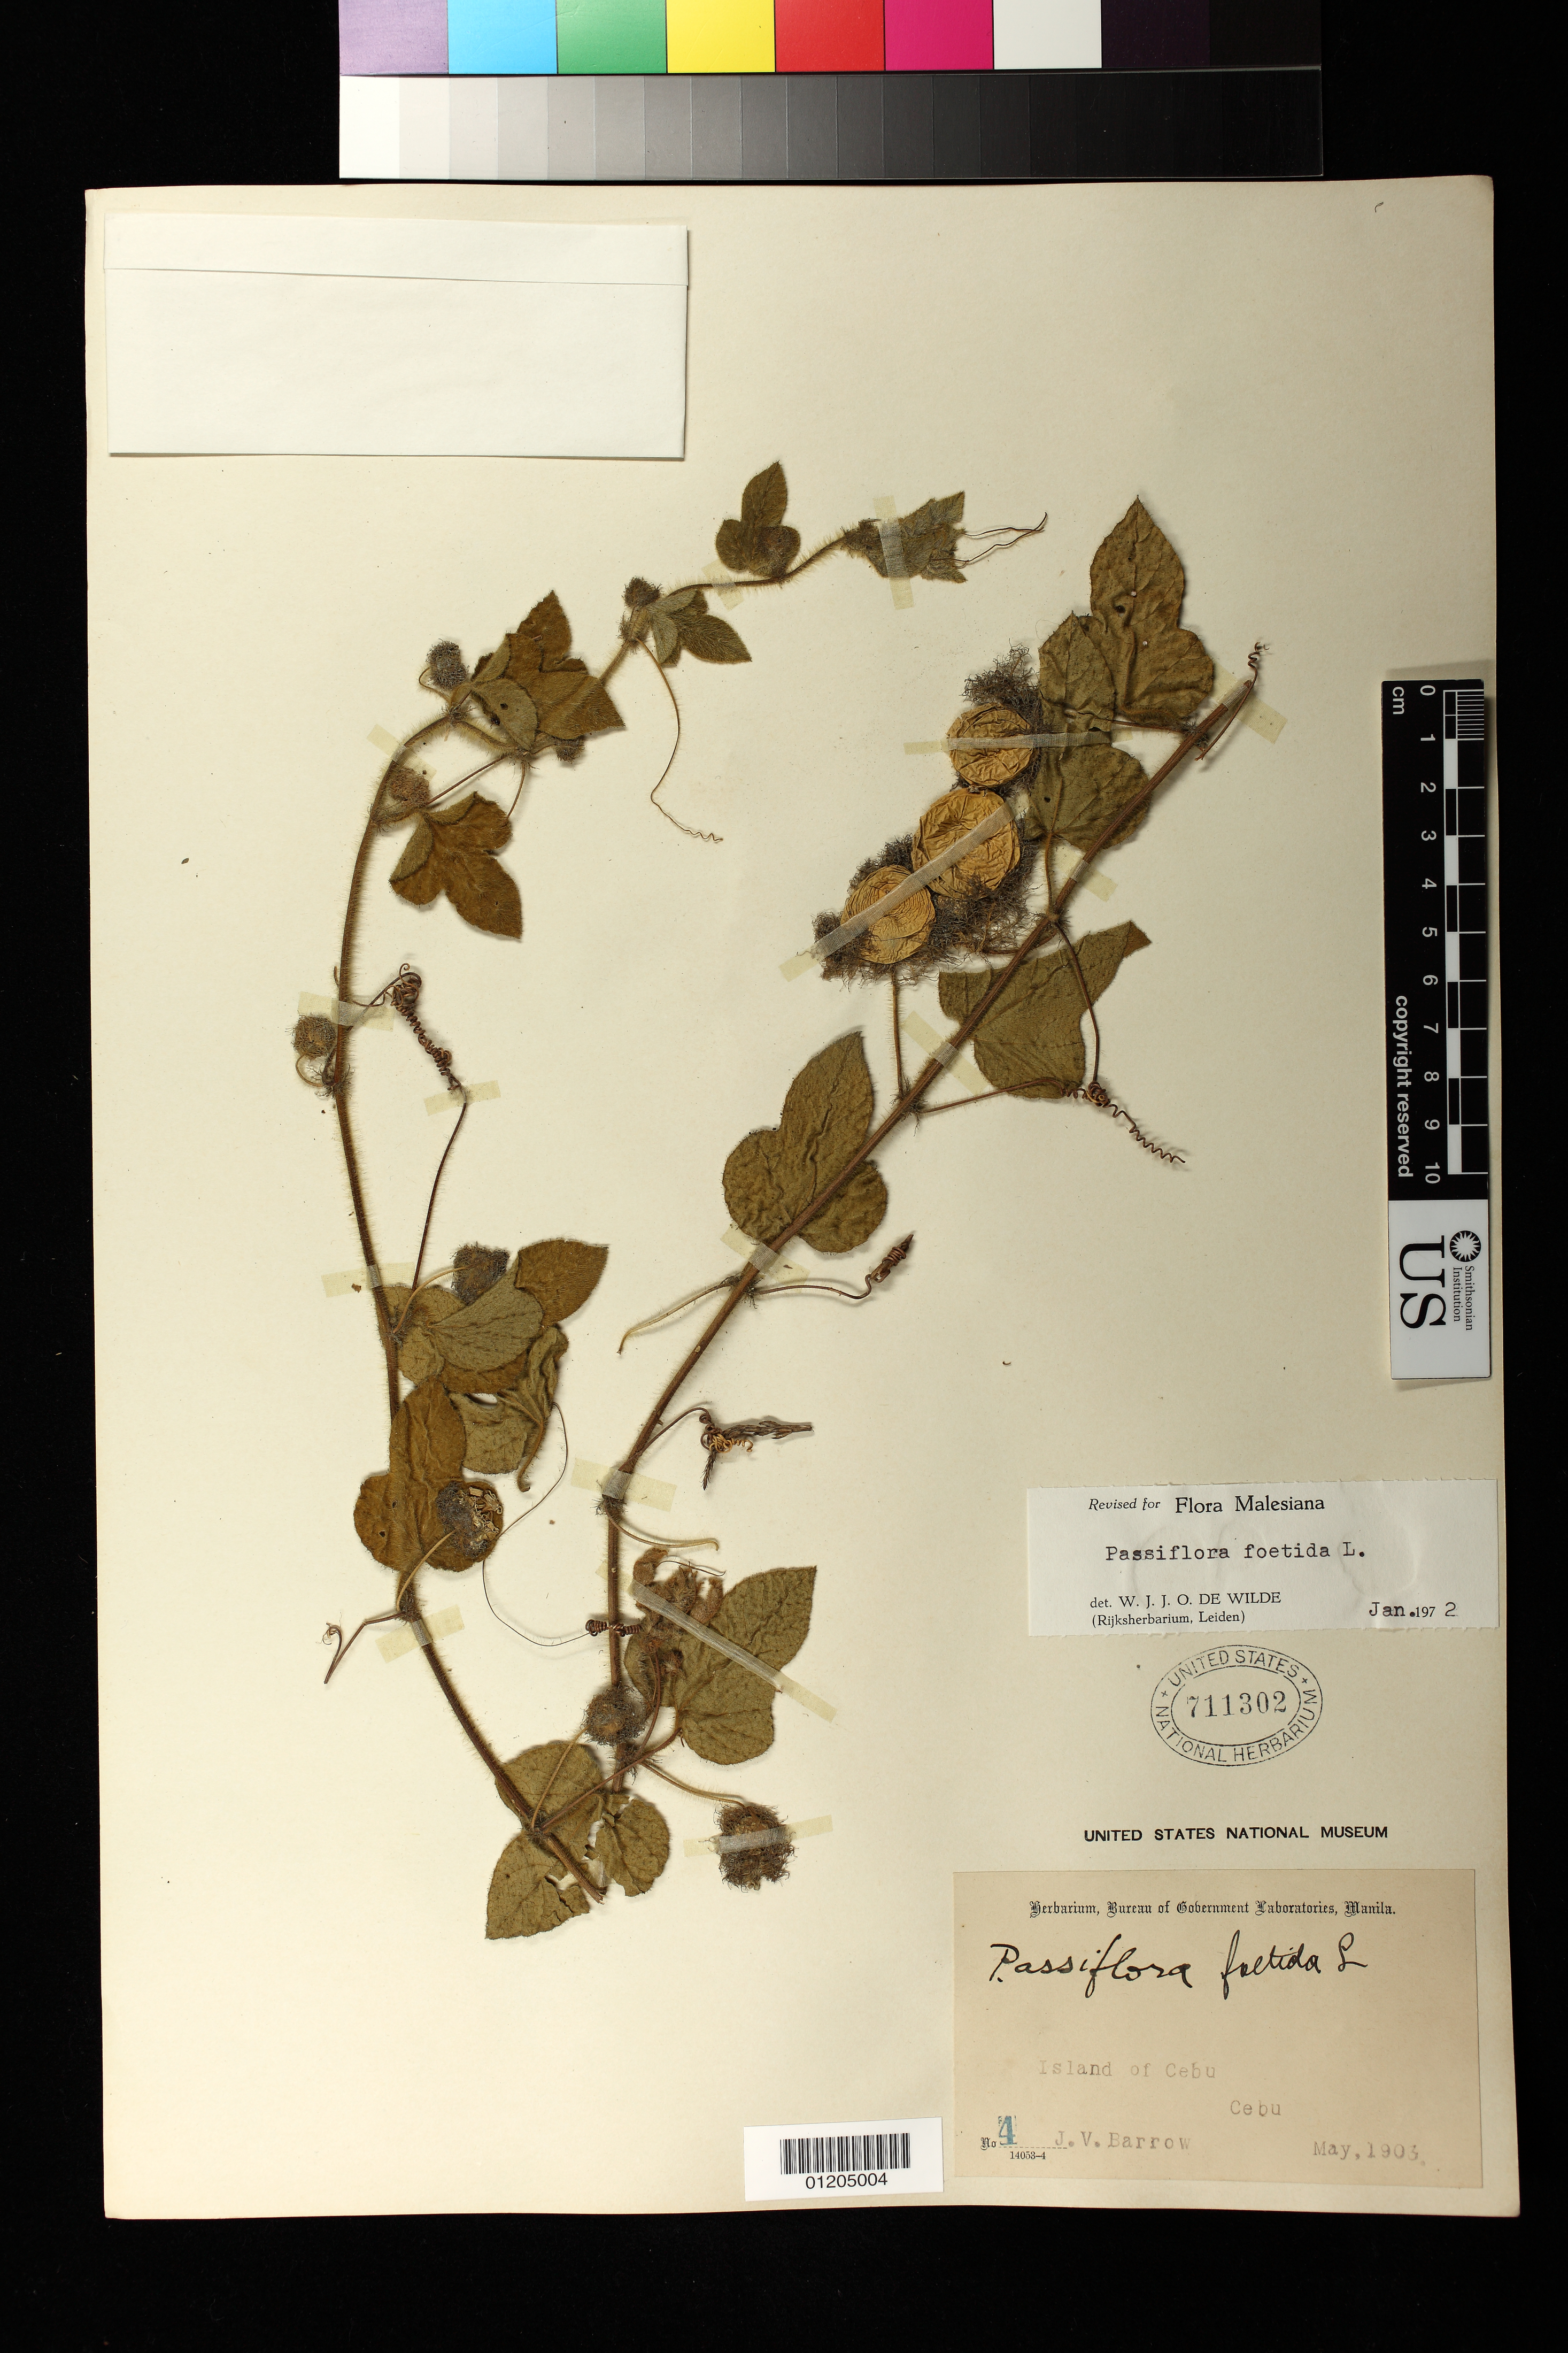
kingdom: Plantae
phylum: Tracheophyta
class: Magnoliopsida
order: Malpighiales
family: Passifloraceae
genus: Passiflora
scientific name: Passiflora foetida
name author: L.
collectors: J. Barrow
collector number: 4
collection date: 1903-05-01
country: Philippines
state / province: Central Visayas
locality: Island of Cebu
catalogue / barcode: US 711302